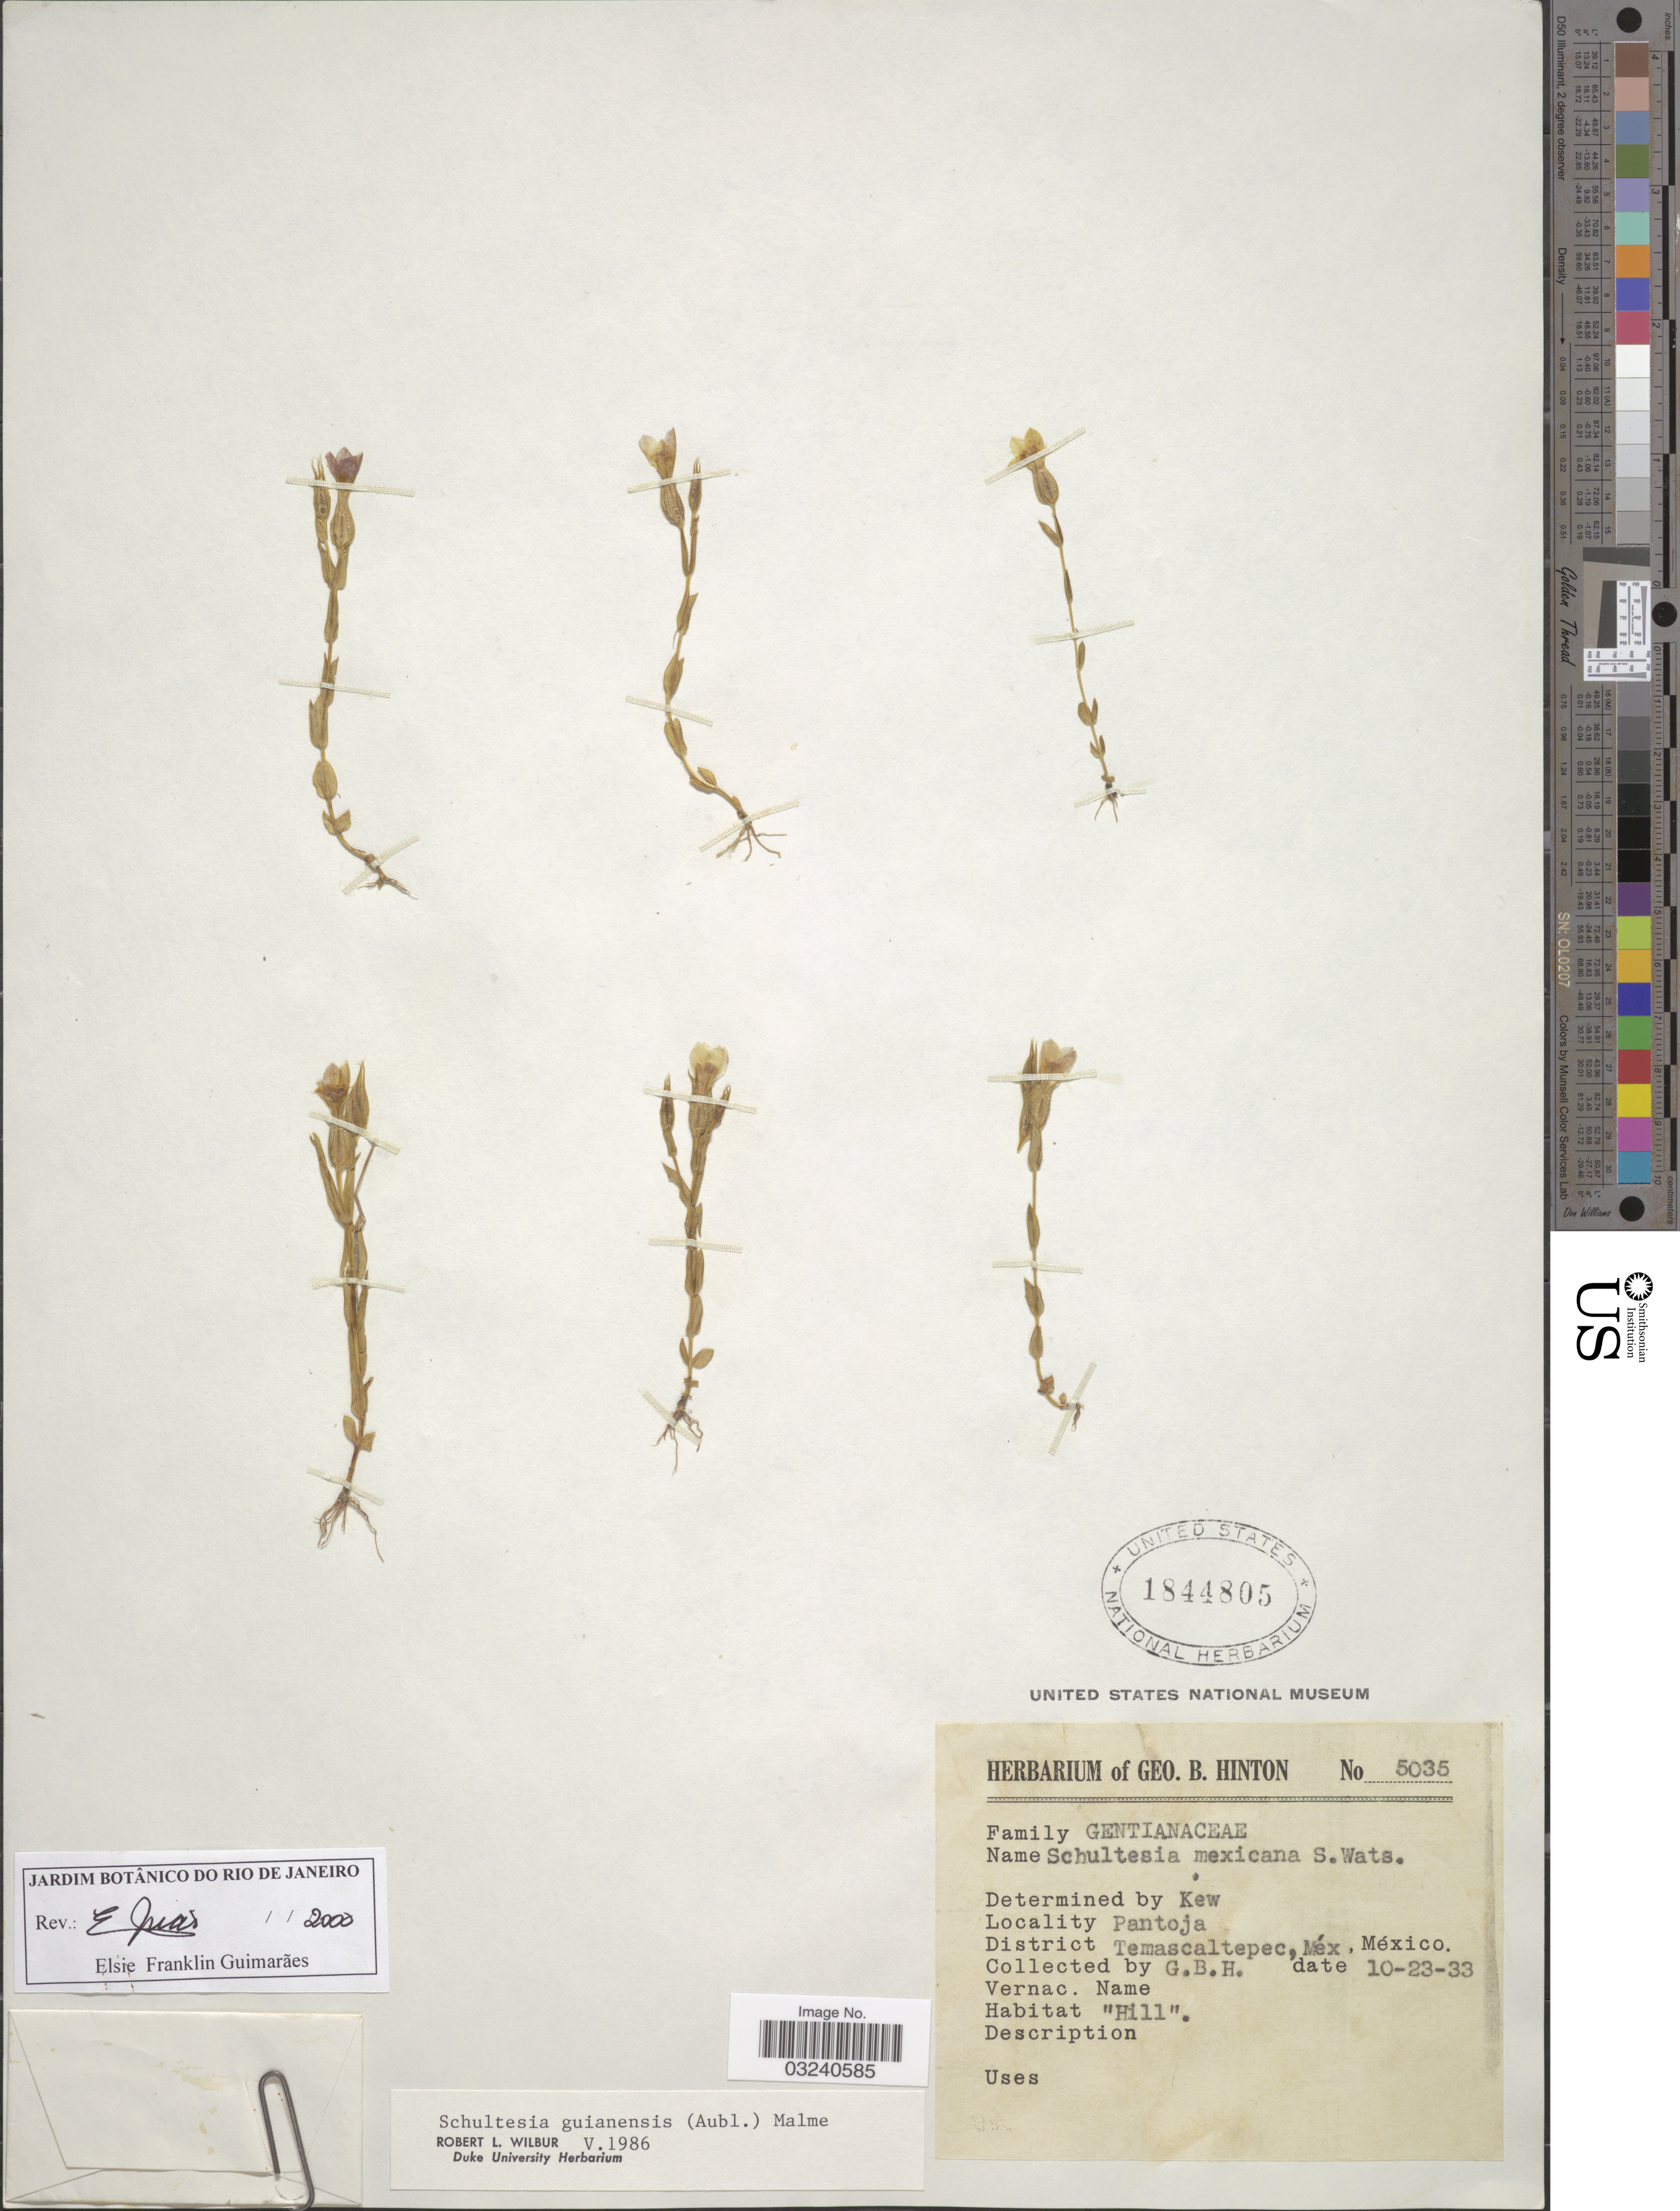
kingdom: Plantae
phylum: Tracheophyta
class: Magnoliopsida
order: Gentianales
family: Gentianaceae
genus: Schultesia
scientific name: Schultesia guianensis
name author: (Aubl.) Malme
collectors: G. B. Hinton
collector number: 5035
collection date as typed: Transcribed d/m/y: 23/10/33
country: Mexico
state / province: México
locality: Pantoja. District Temascaltepec.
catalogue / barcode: US 1844805